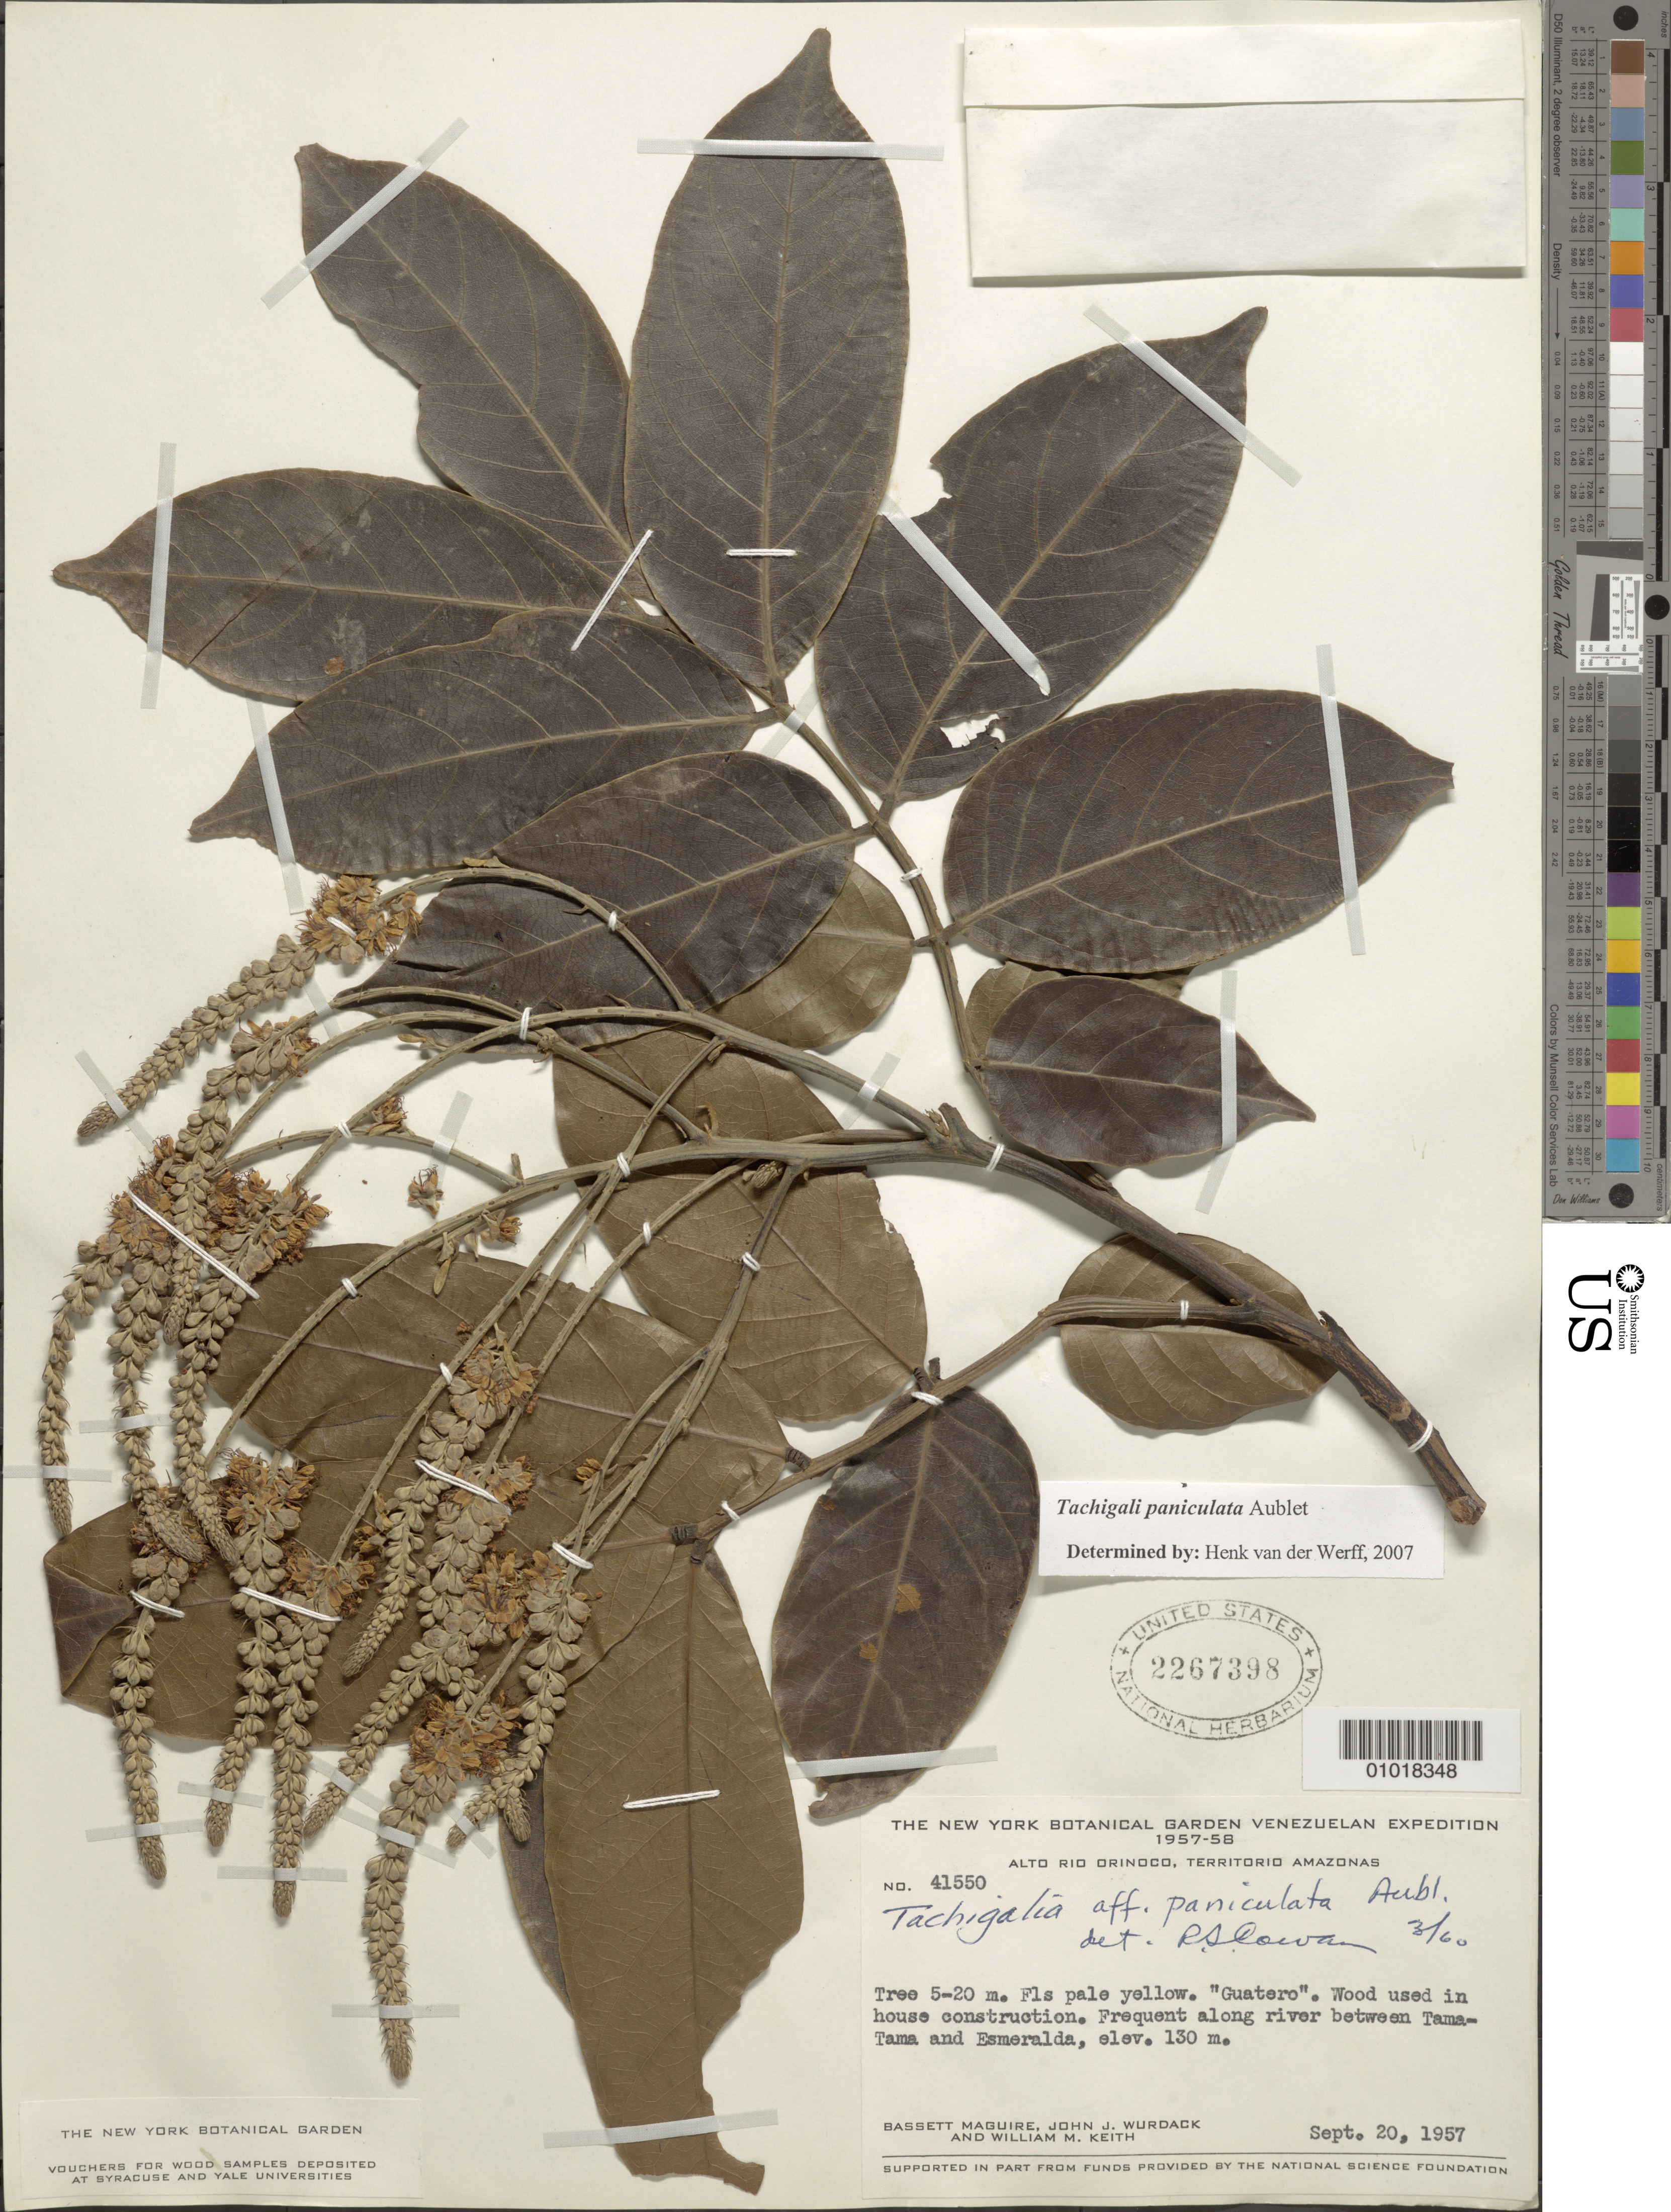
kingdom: Plantae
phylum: Tracheophyta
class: Magnoliopsida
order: Fabales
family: Fabaceae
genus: Tachigali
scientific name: Tachigali paniculata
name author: Aubl.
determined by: van der Werff, H., (MO), Missouri Botanical Garden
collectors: B. Maguire, J. J. Wurdack & W. Keith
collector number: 41550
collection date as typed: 20-Sep-57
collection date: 1957-09-20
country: Venezuela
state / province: Amazonas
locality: Alto Río Orinoco, between Tama-Tama and Esmeralda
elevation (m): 130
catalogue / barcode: US 2267398